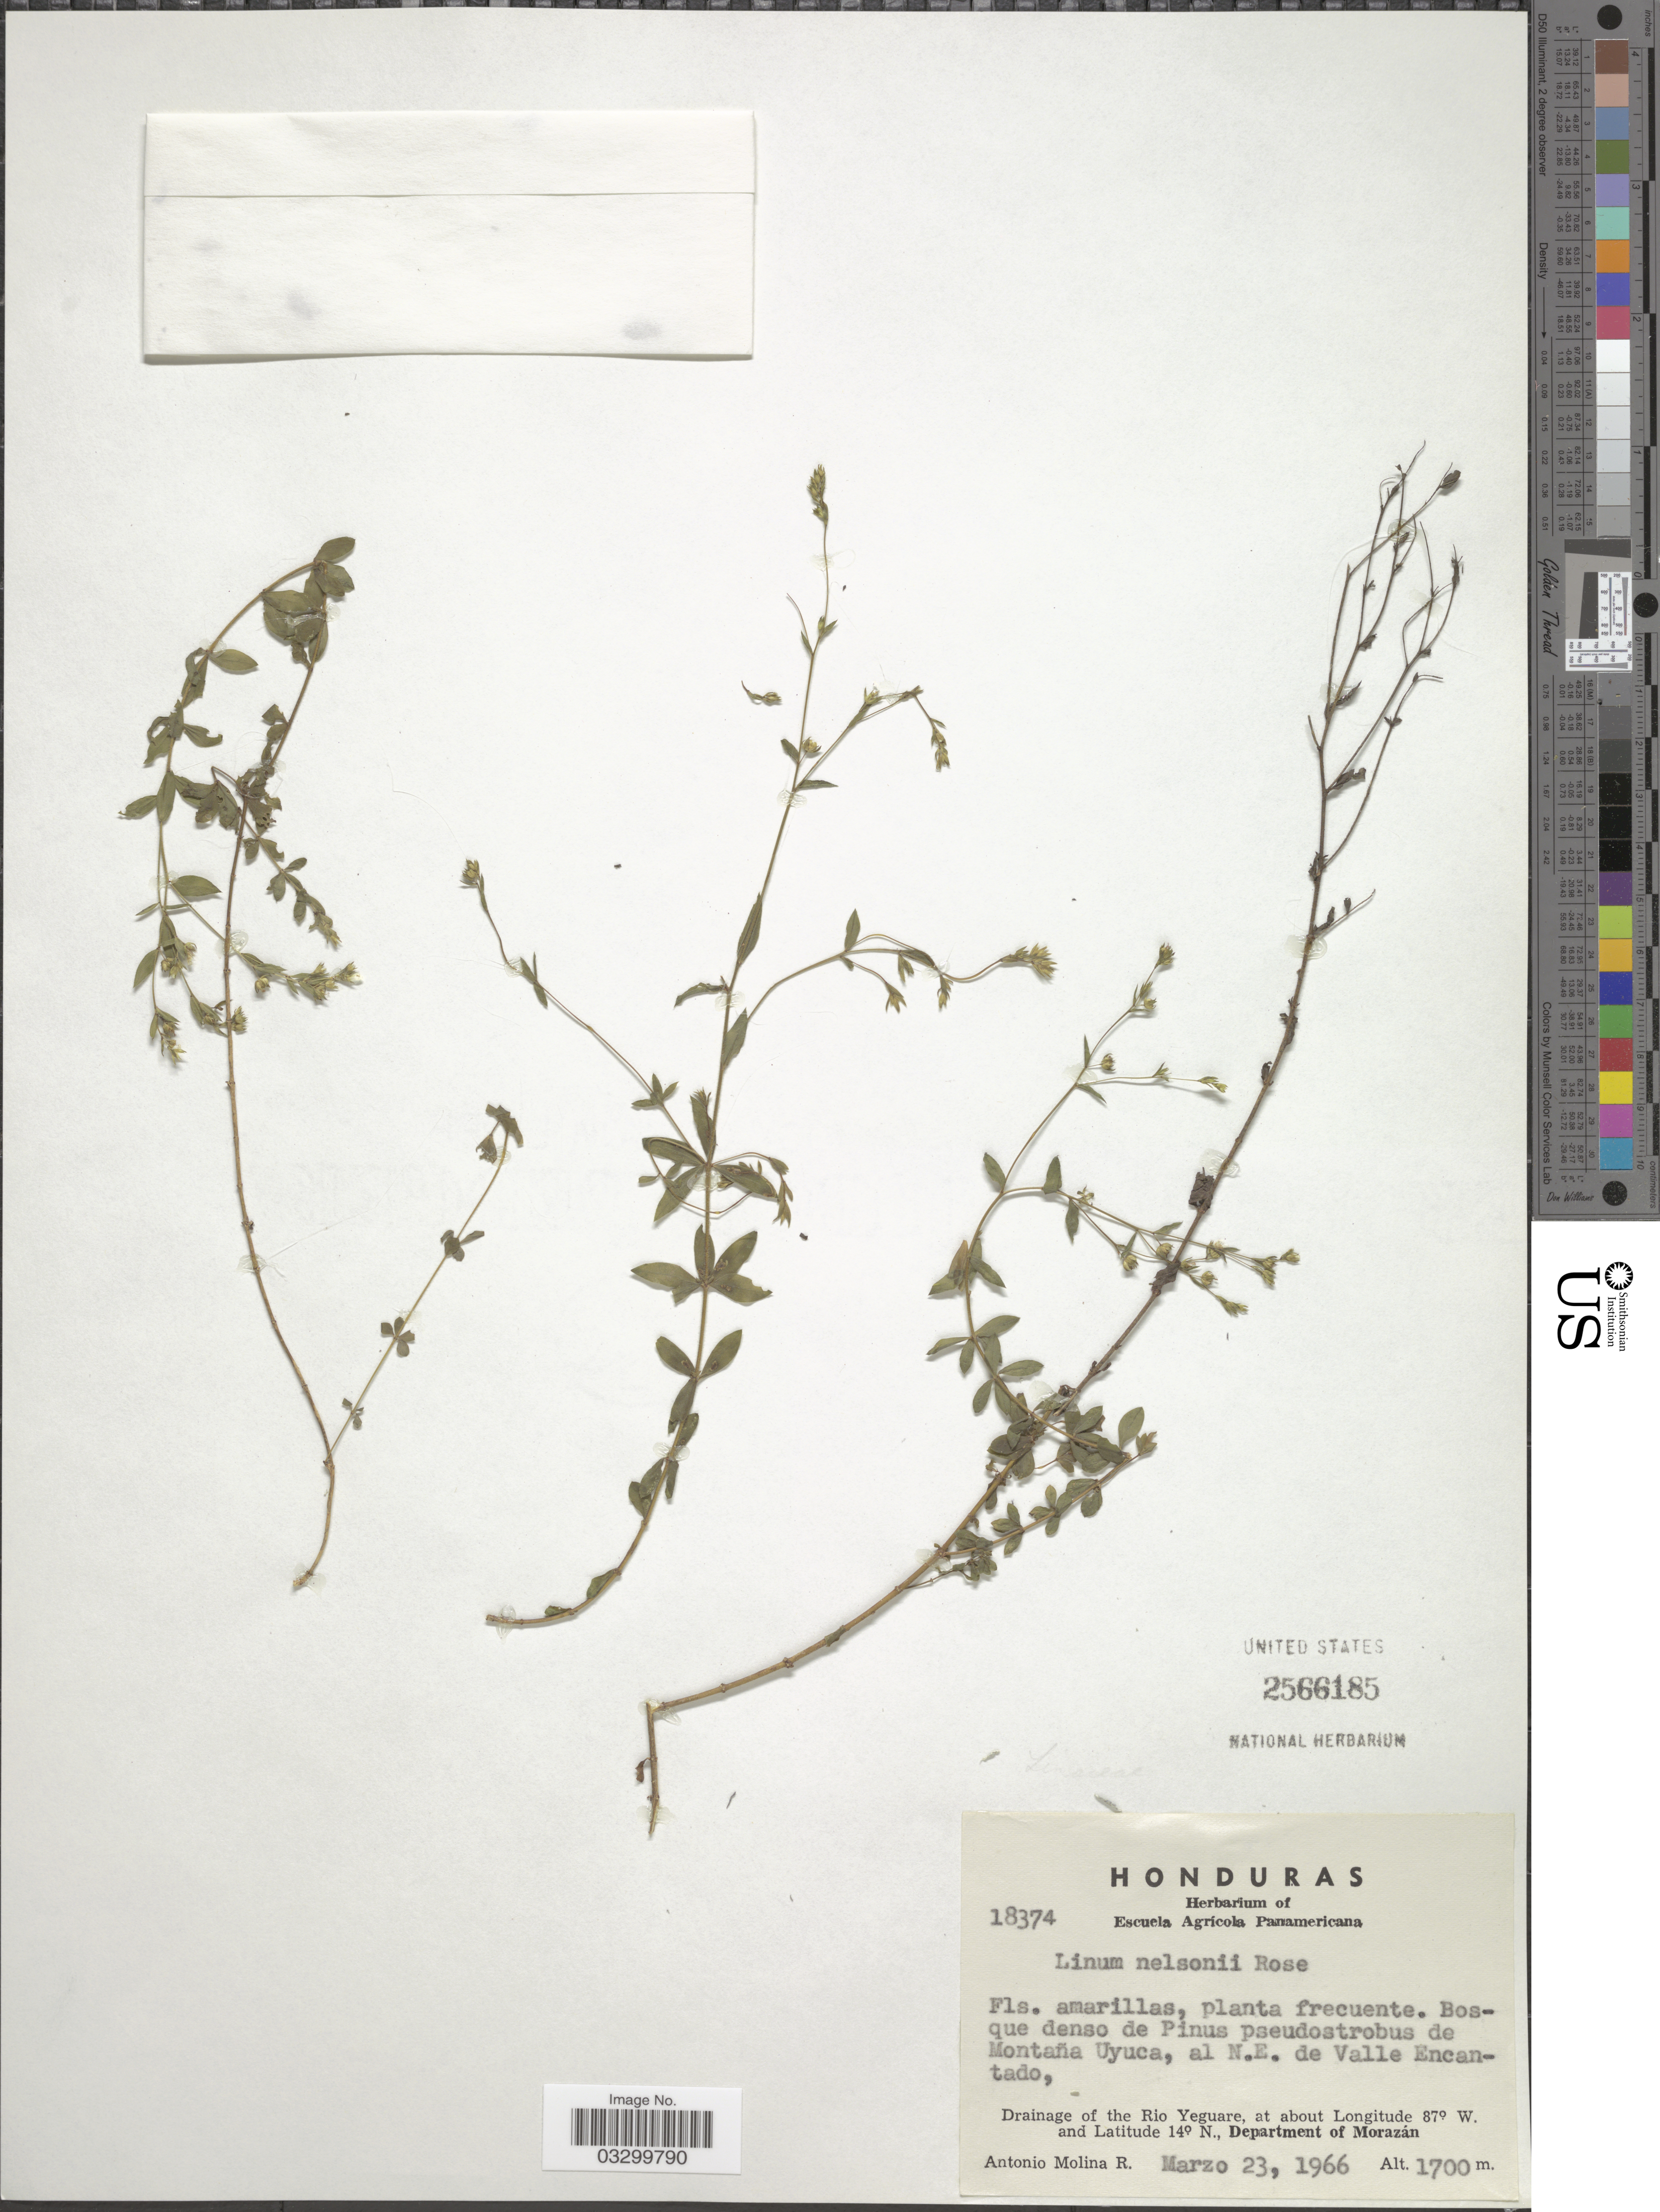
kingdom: Plantae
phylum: Tracheophyta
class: Magnoliopsida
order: Malpighiales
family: Linaceae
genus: Linum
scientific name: Linum nelsonii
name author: Rose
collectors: A. Molina R.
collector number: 18374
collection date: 1966-03-23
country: Honduras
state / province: Fco. Morazán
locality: De Montaña Uyuca, al N.E. de Valle Encantado. Drainage of the Rio Yeguare, Department of Morazán.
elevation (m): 1700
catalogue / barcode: US 2566185